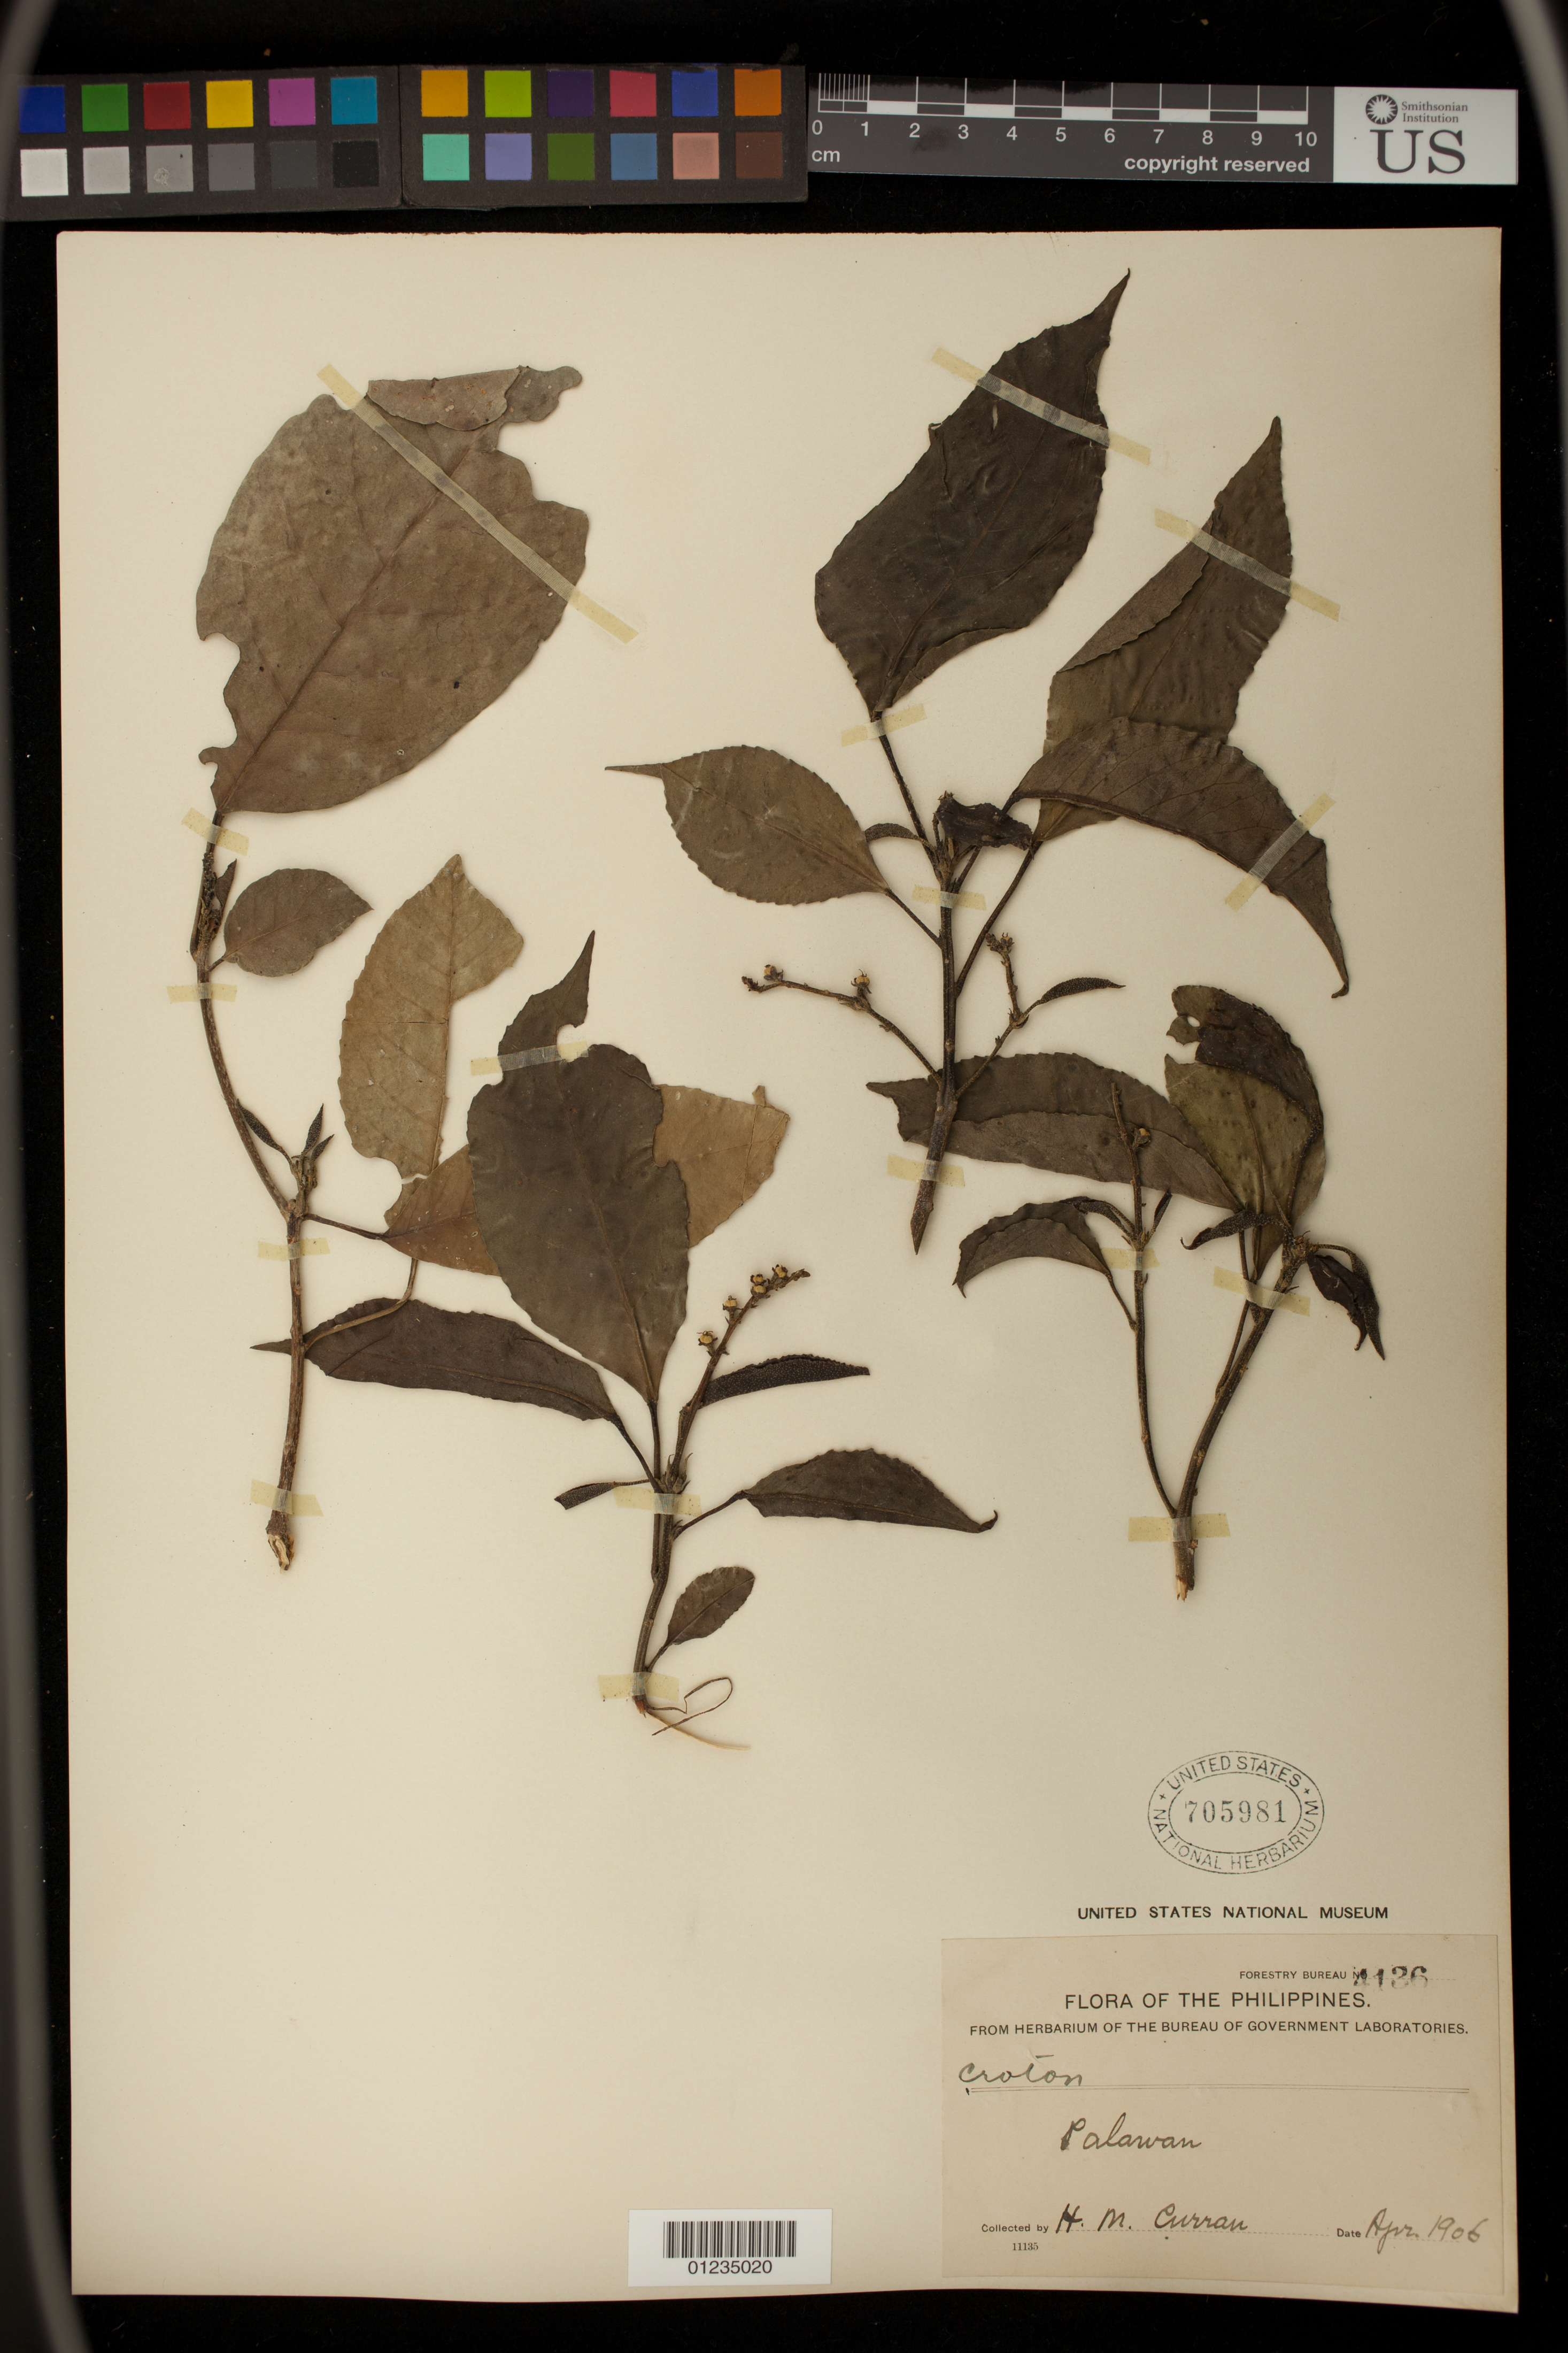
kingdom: Plantae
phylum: Tracheophyta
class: Magnoliopsida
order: Malpighiales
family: Euphorbiaceae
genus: Croton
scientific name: Croton sp.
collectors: H. M. Curran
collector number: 4136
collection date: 1906-04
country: Philippines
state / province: Mimaropa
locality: Palawan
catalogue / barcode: US 705981